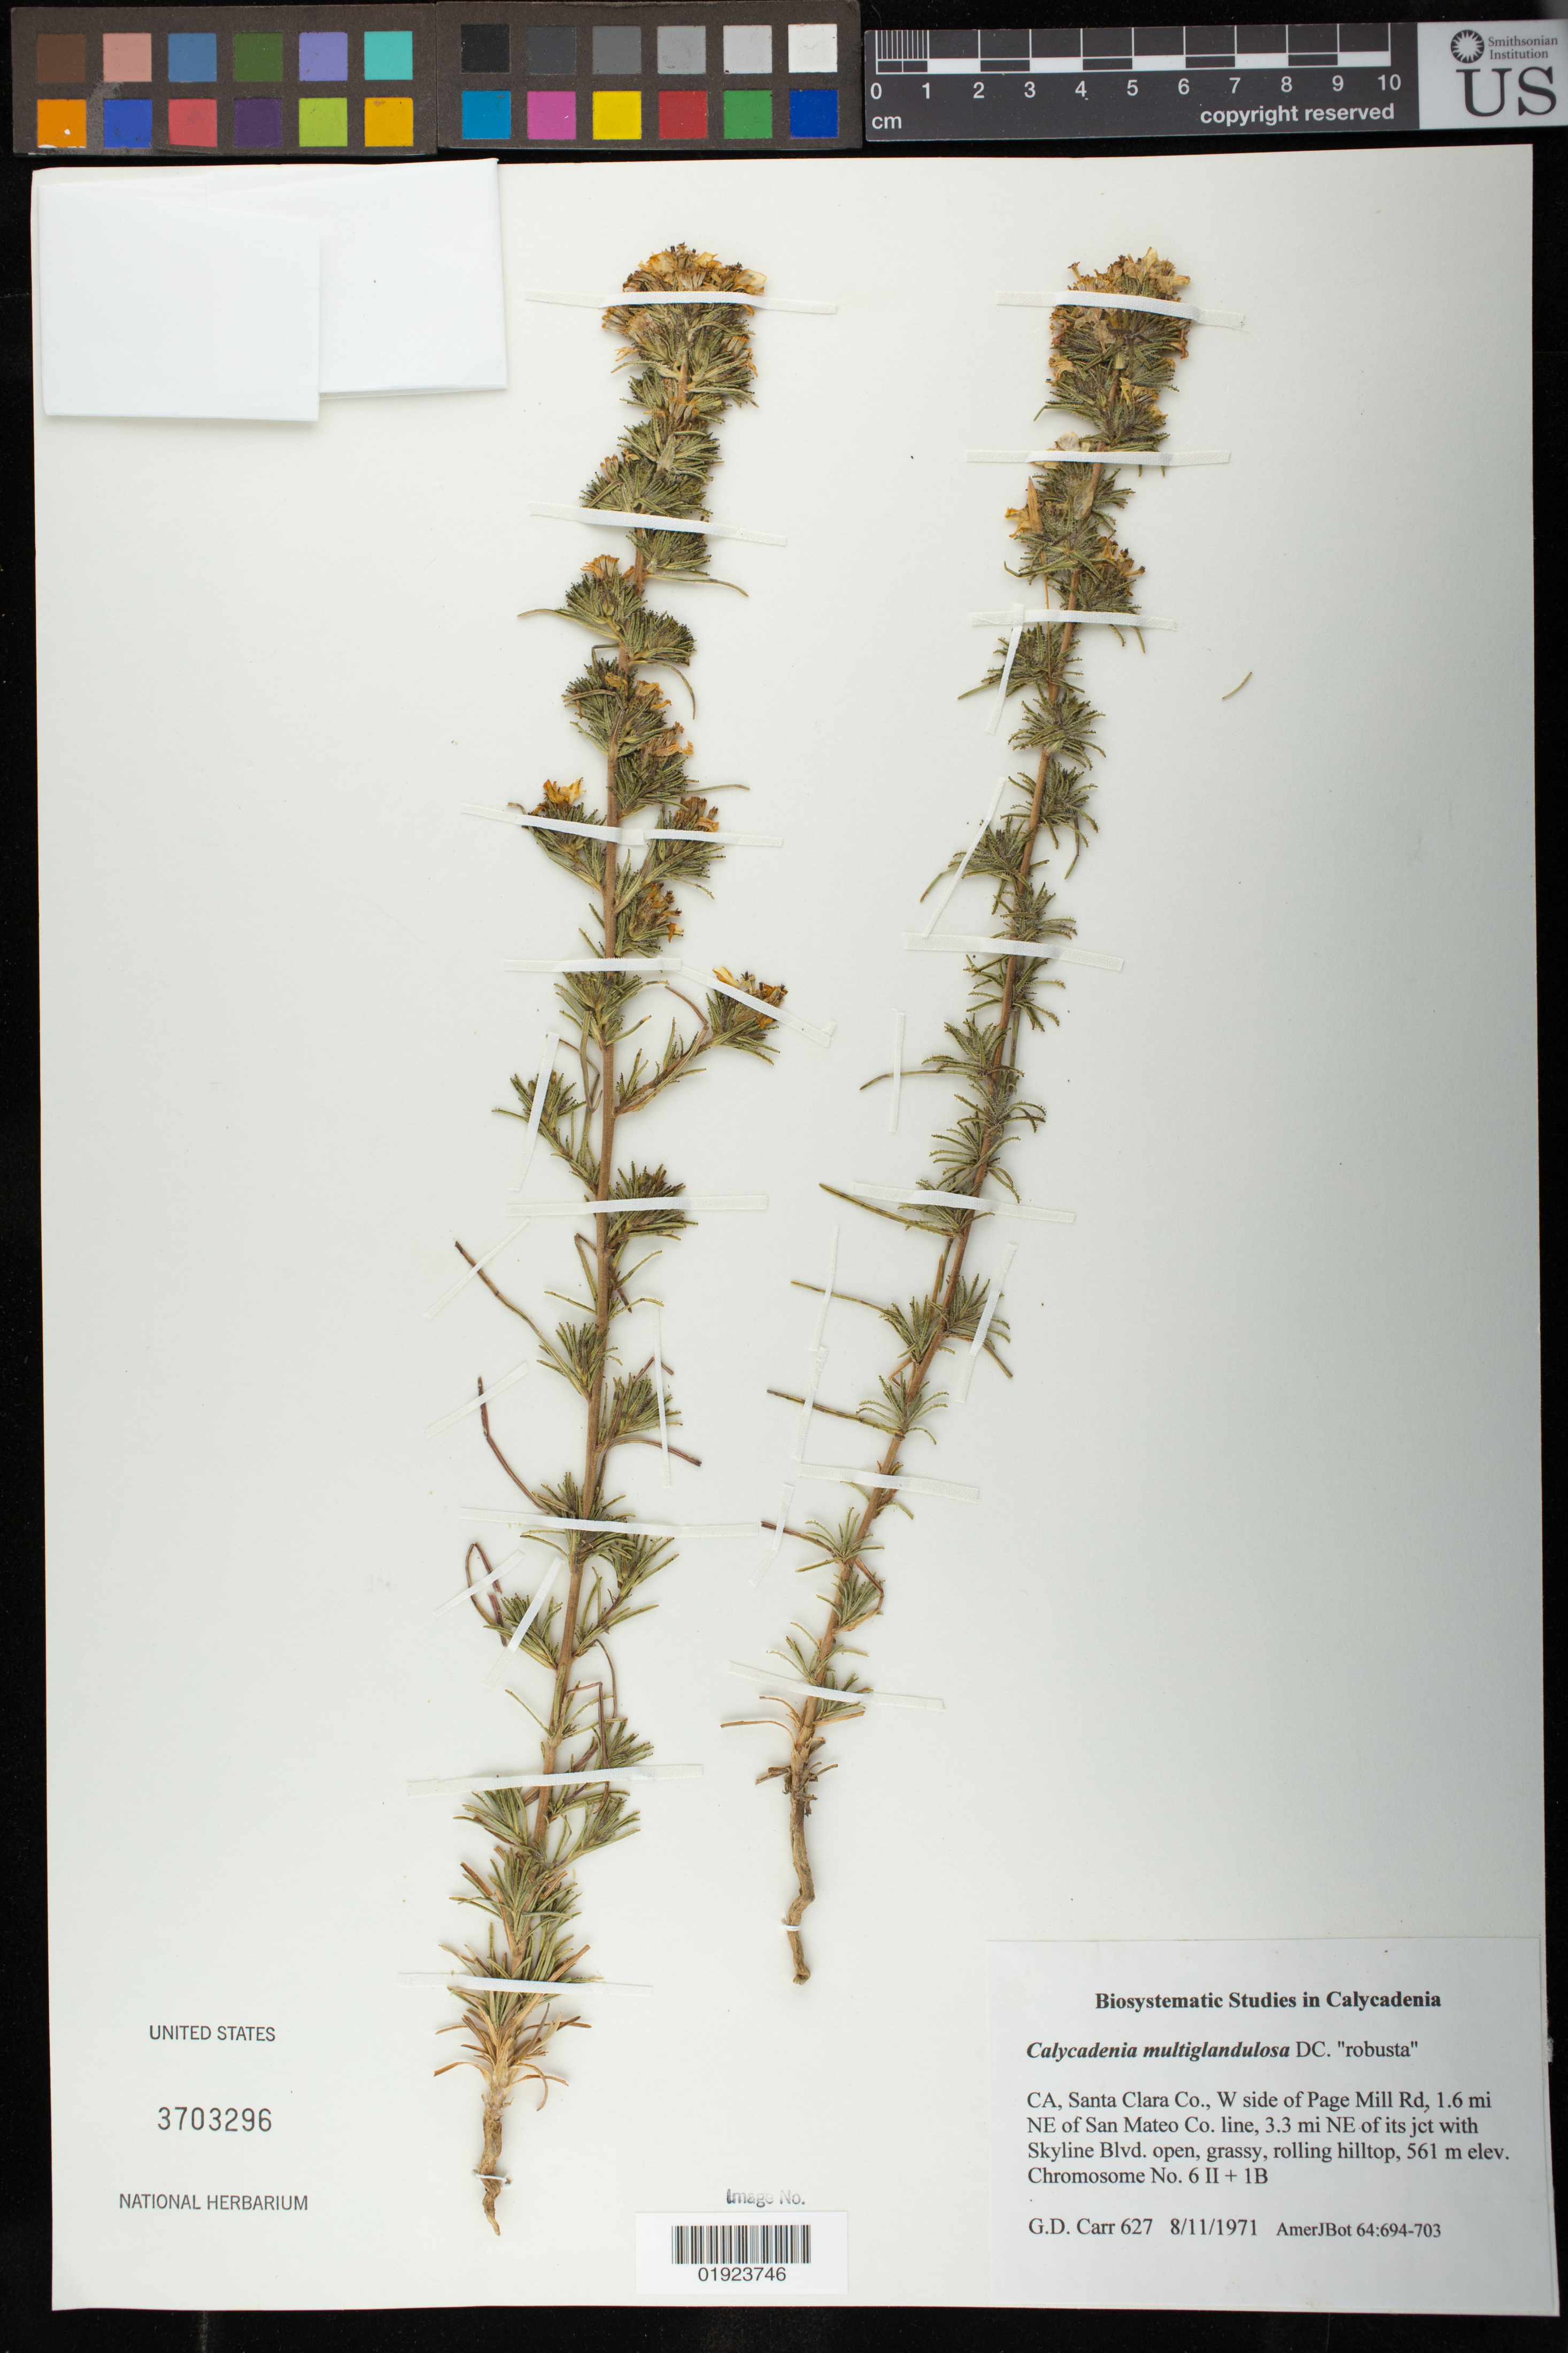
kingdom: Plantae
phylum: Tracheophyta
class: Magnoliopsida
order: Asterales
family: Asteraceae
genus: Calycadenia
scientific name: Calycadenia multiglandulosa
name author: DC.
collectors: G. Carr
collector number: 627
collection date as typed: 8/11/1971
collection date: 1971-08-11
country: United States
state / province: California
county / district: Santa Clara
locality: W side of Page Mill Rd, 1.6 mi NE of San Mateo Co. line, 3.3 mi NE of its jct with Skyline Blvd.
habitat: open, grassy, rolling hilltop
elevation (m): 561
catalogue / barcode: US 3703296